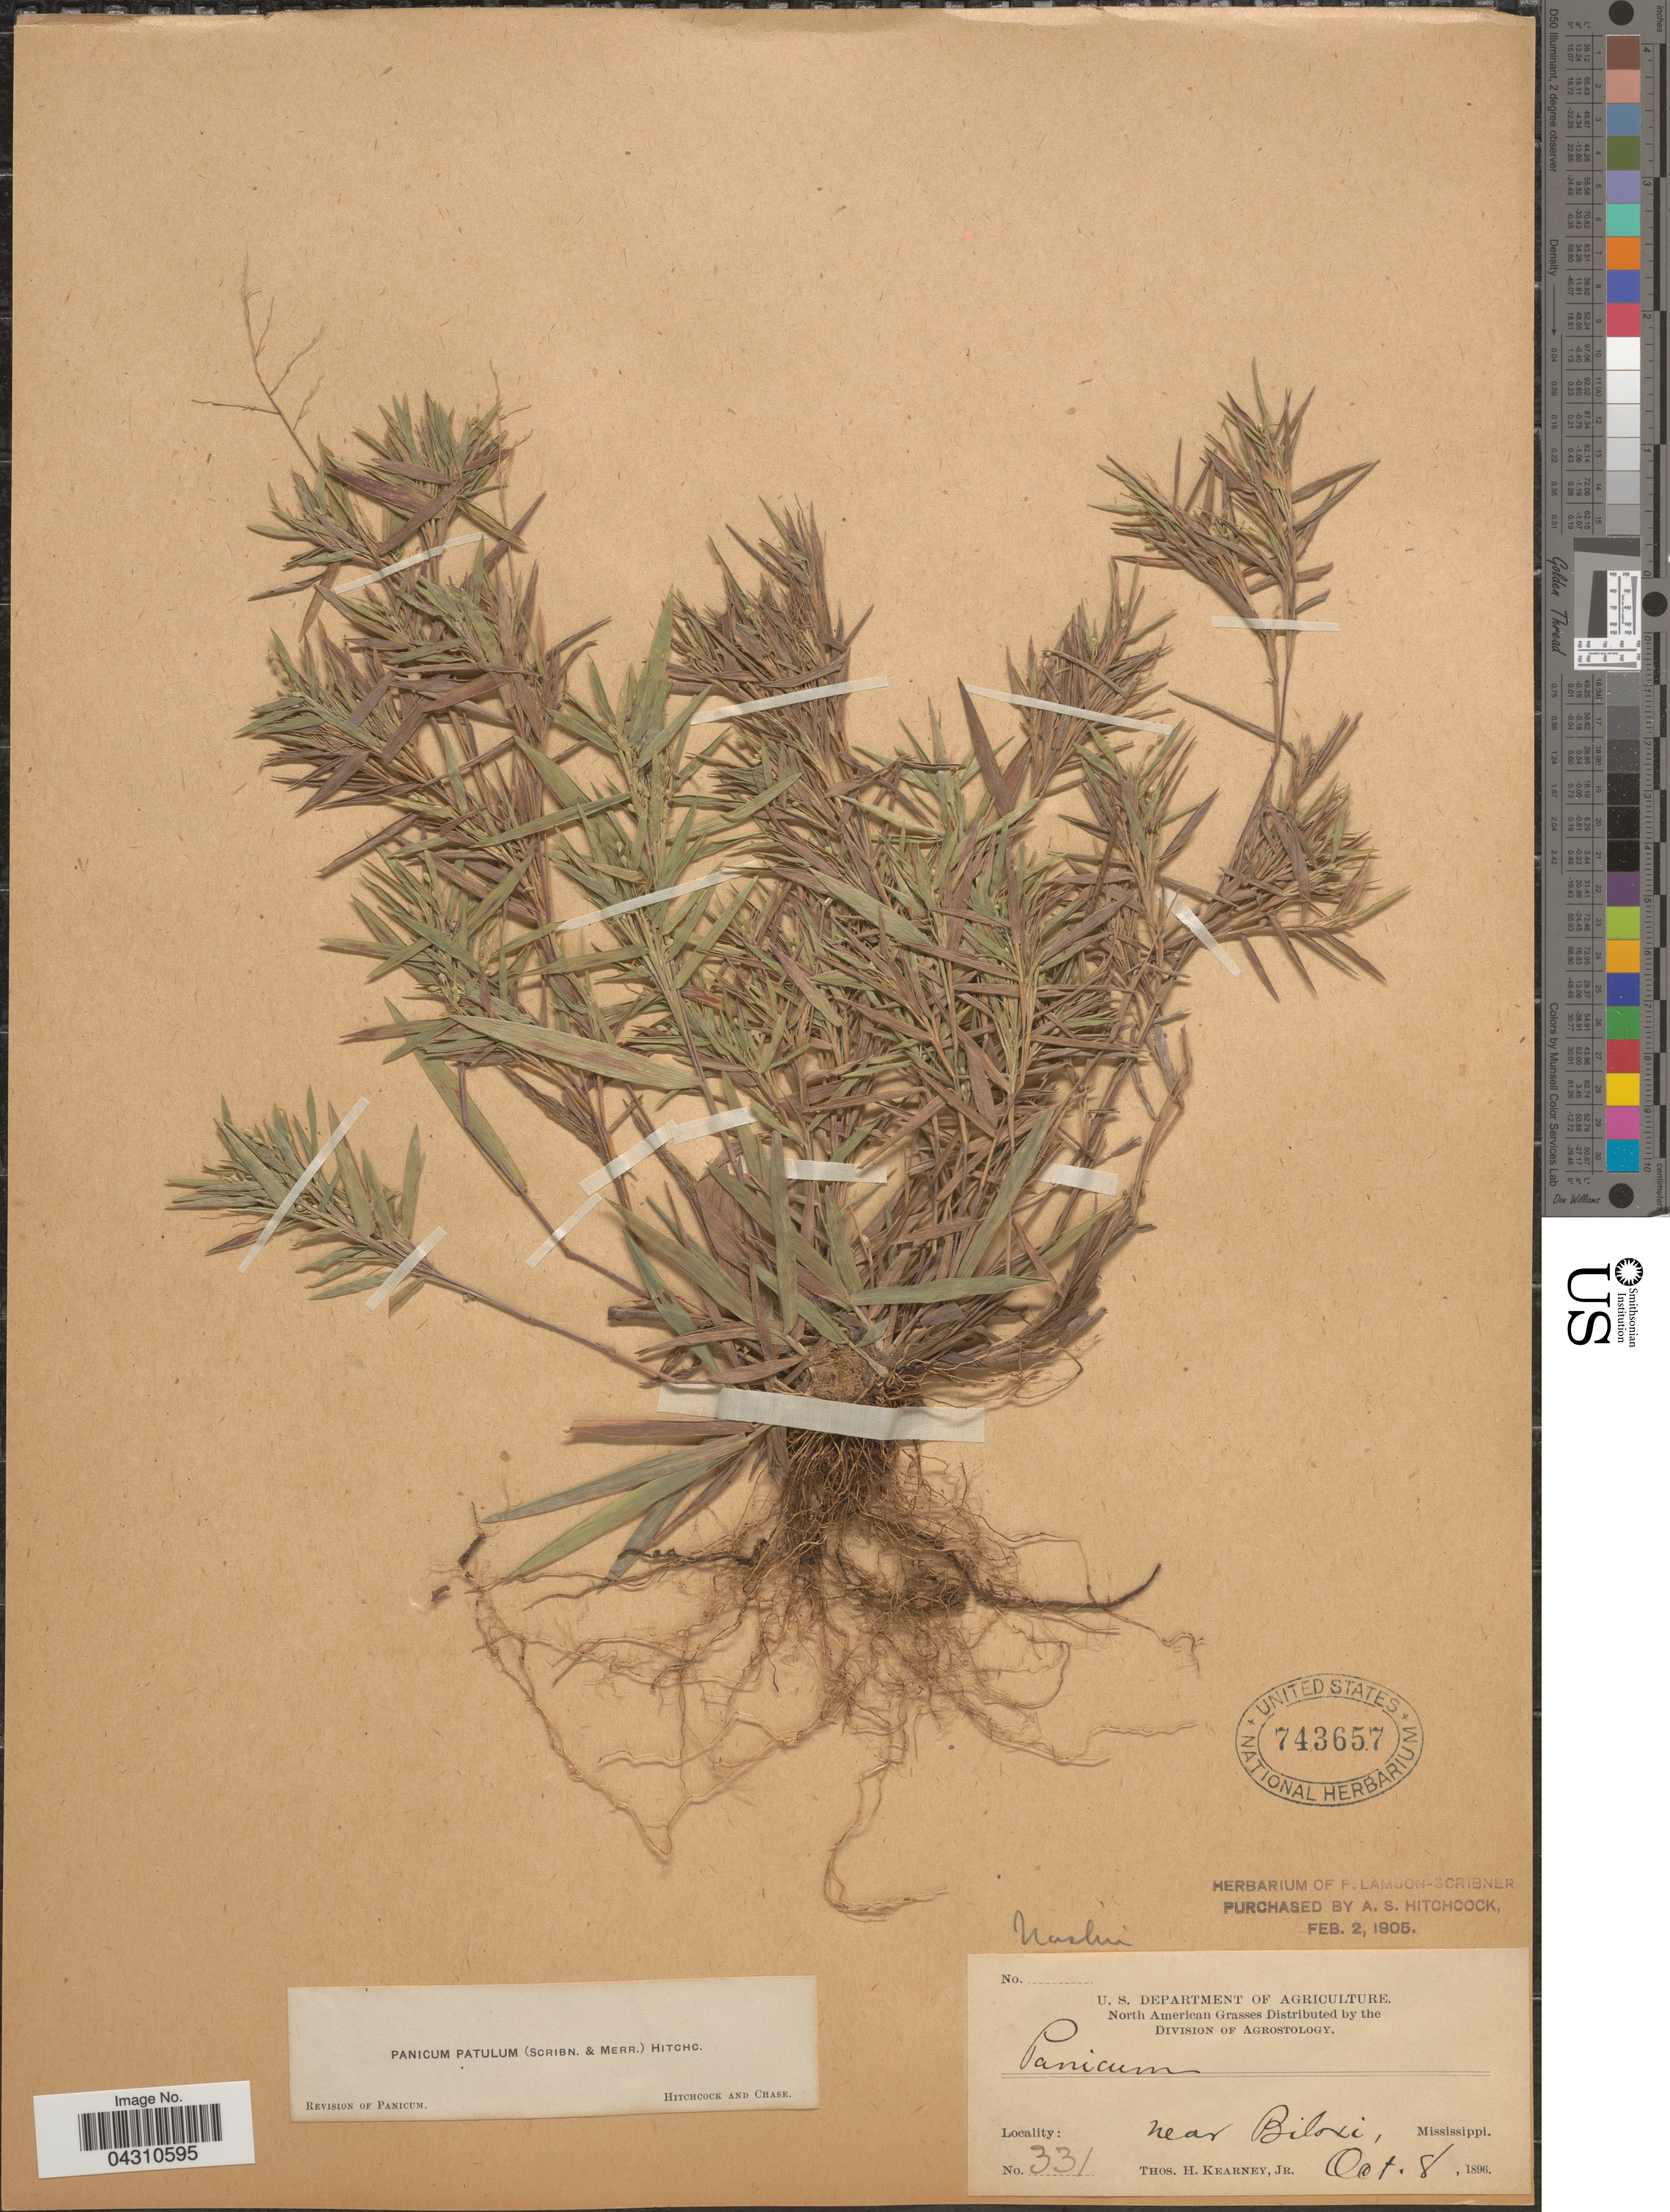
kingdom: Plantae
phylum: Tracheophyta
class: Liliopsida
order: Poales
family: Poaceae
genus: Dichanthelium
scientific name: Dichanthelium portoricense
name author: (Desv. ex Ham.) B.F. Hansen & Wunderlin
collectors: T. H. Kearney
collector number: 331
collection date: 1896-10-08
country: United States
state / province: Mississippi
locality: Near Biloxi.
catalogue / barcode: US 743657